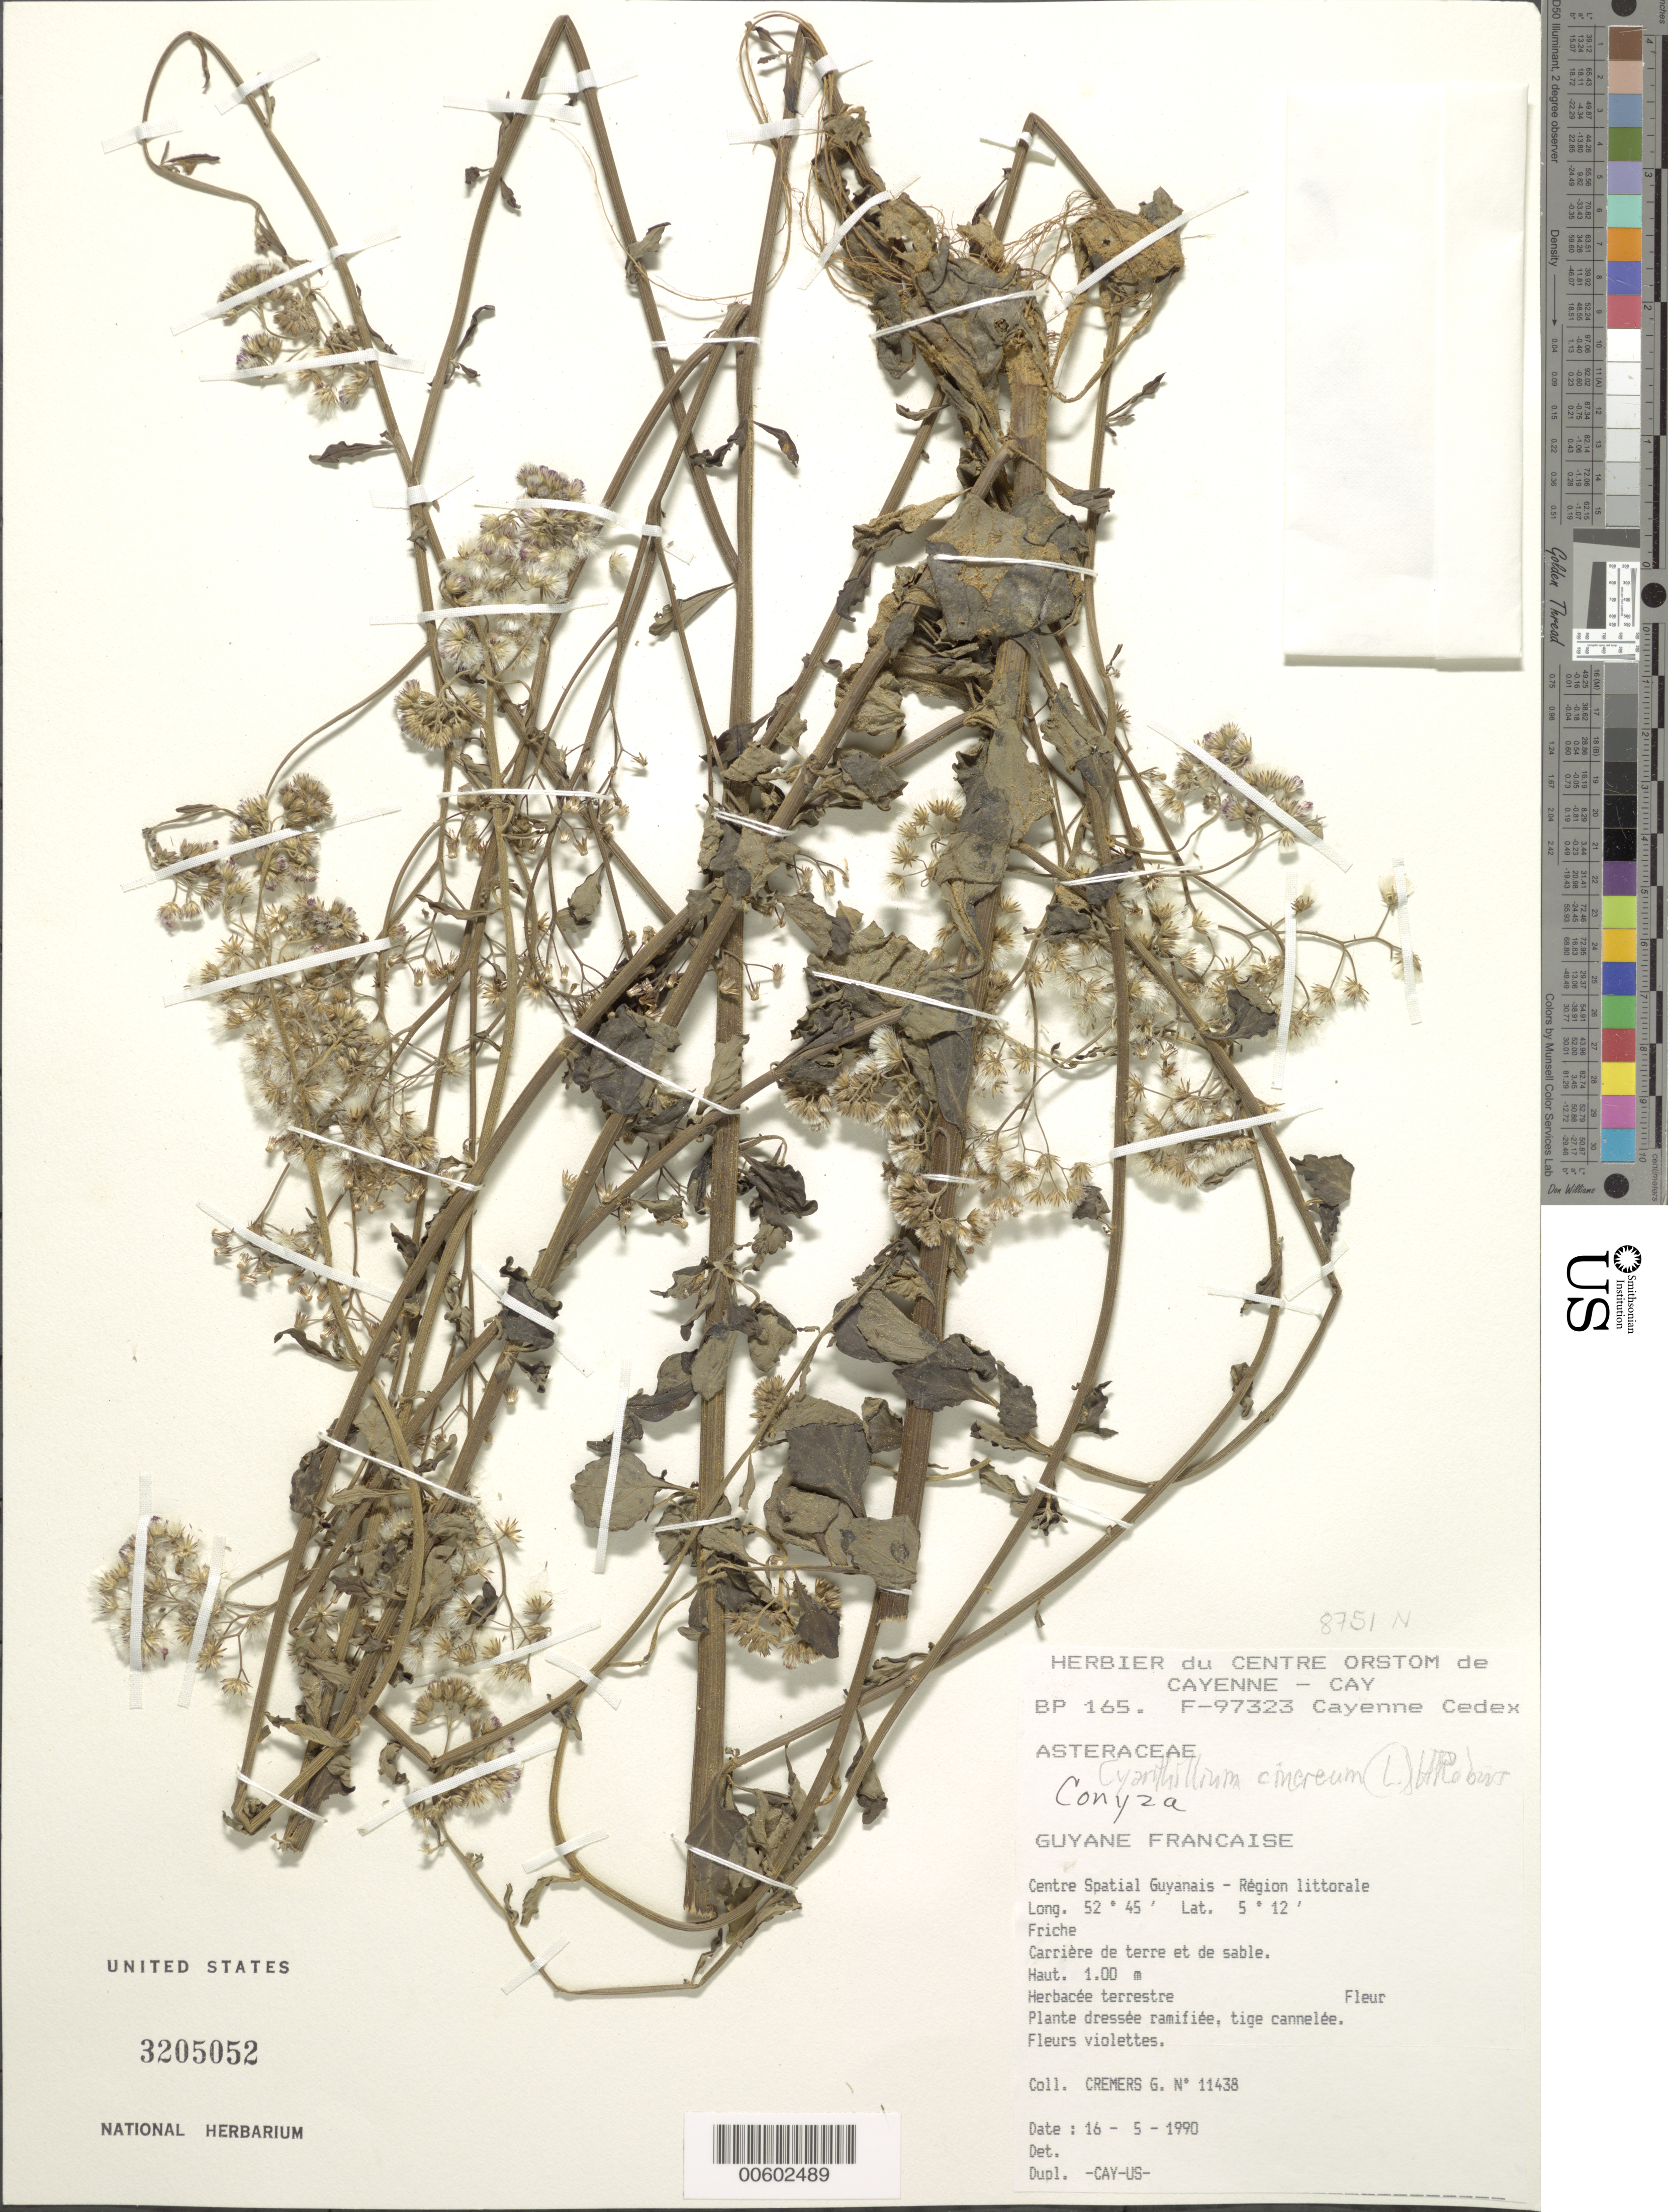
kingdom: Plantae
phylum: Tracheophyta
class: Magnoliopsida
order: Asterales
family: Asteraceae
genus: Cyanthillium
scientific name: Cyanthillium cinereum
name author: (L.) H. Rob.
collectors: G. Cremers & M. Hoff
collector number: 11438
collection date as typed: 16-May-90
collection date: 1990-05-16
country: French Guiana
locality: Centre Spatial Guyanais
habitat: Friche. Carriere de terre et de sable; région littorale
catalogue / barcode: US 3205052